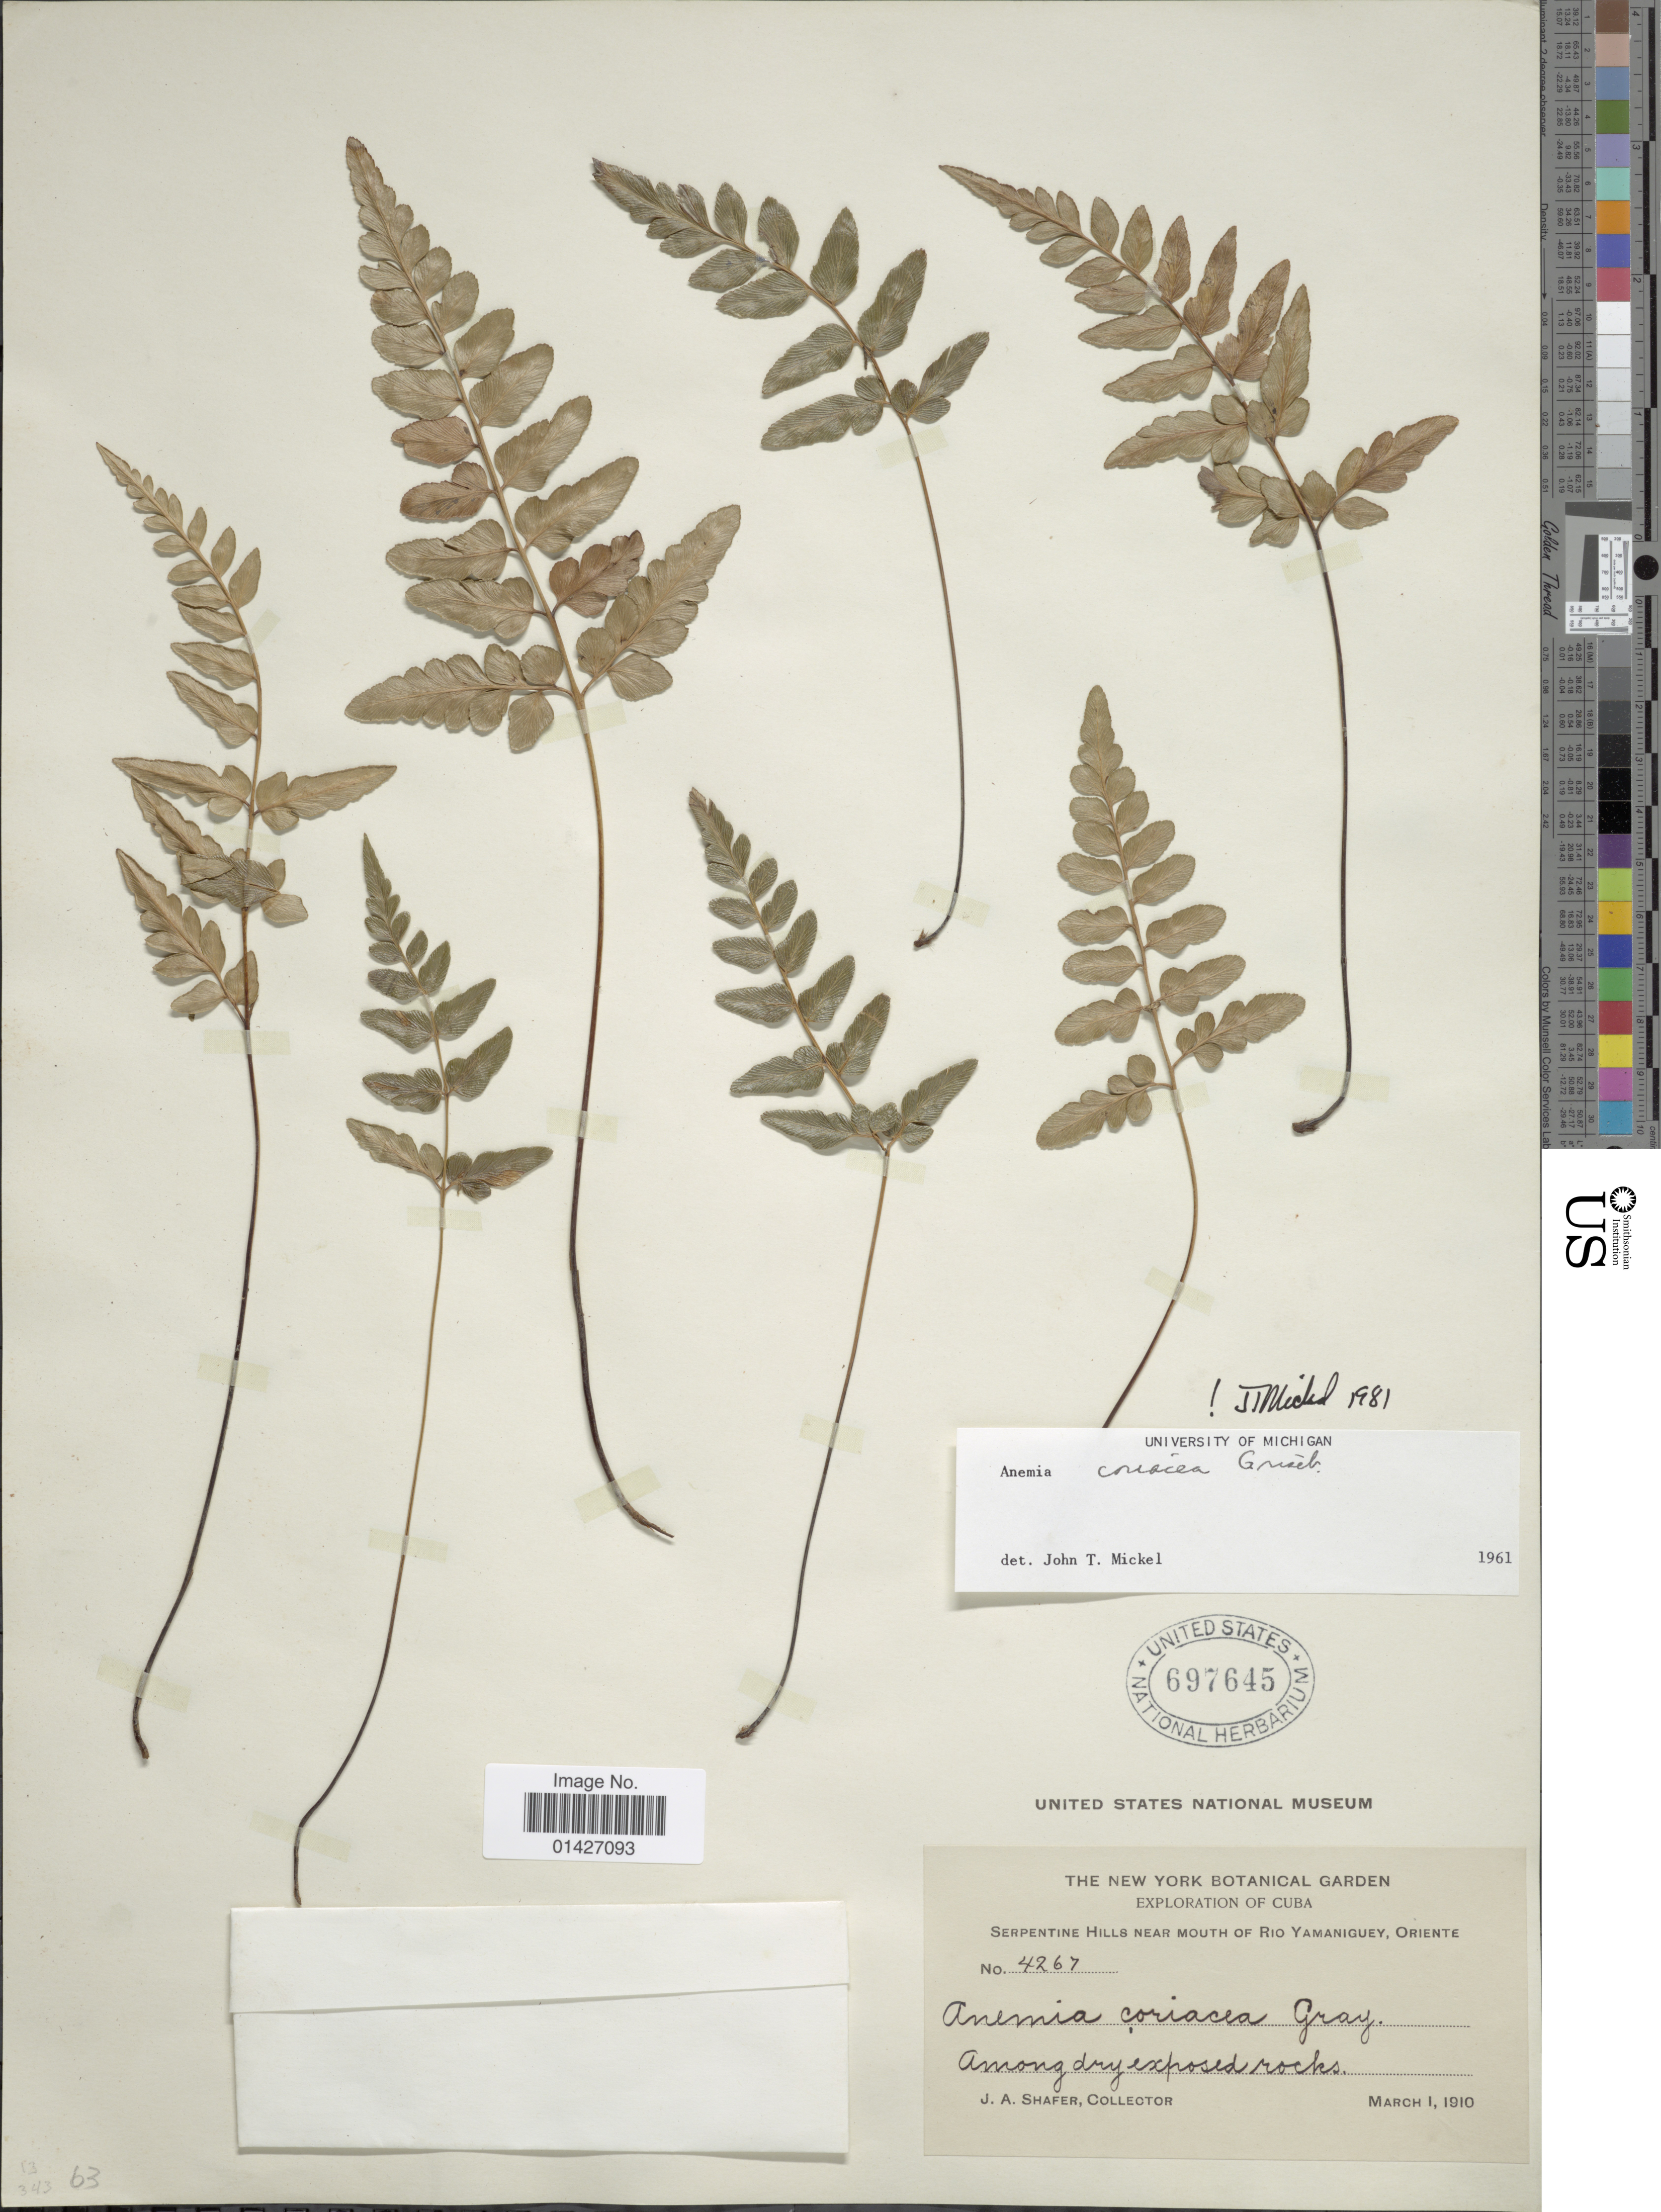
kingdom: Plantae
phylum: Tracheophyta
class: Polypodiopsida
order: Schizaeales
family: Anemiaceae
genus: Anemia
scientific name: Anemia coriacea f. coriacea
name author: Griseb.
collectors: J. A. Shafer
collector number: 4267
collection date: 1910-03-01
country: Cuba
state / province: Oriente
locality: Serpentine Hills near mouth of Rio Yamaniguey.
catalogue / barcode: US 697645